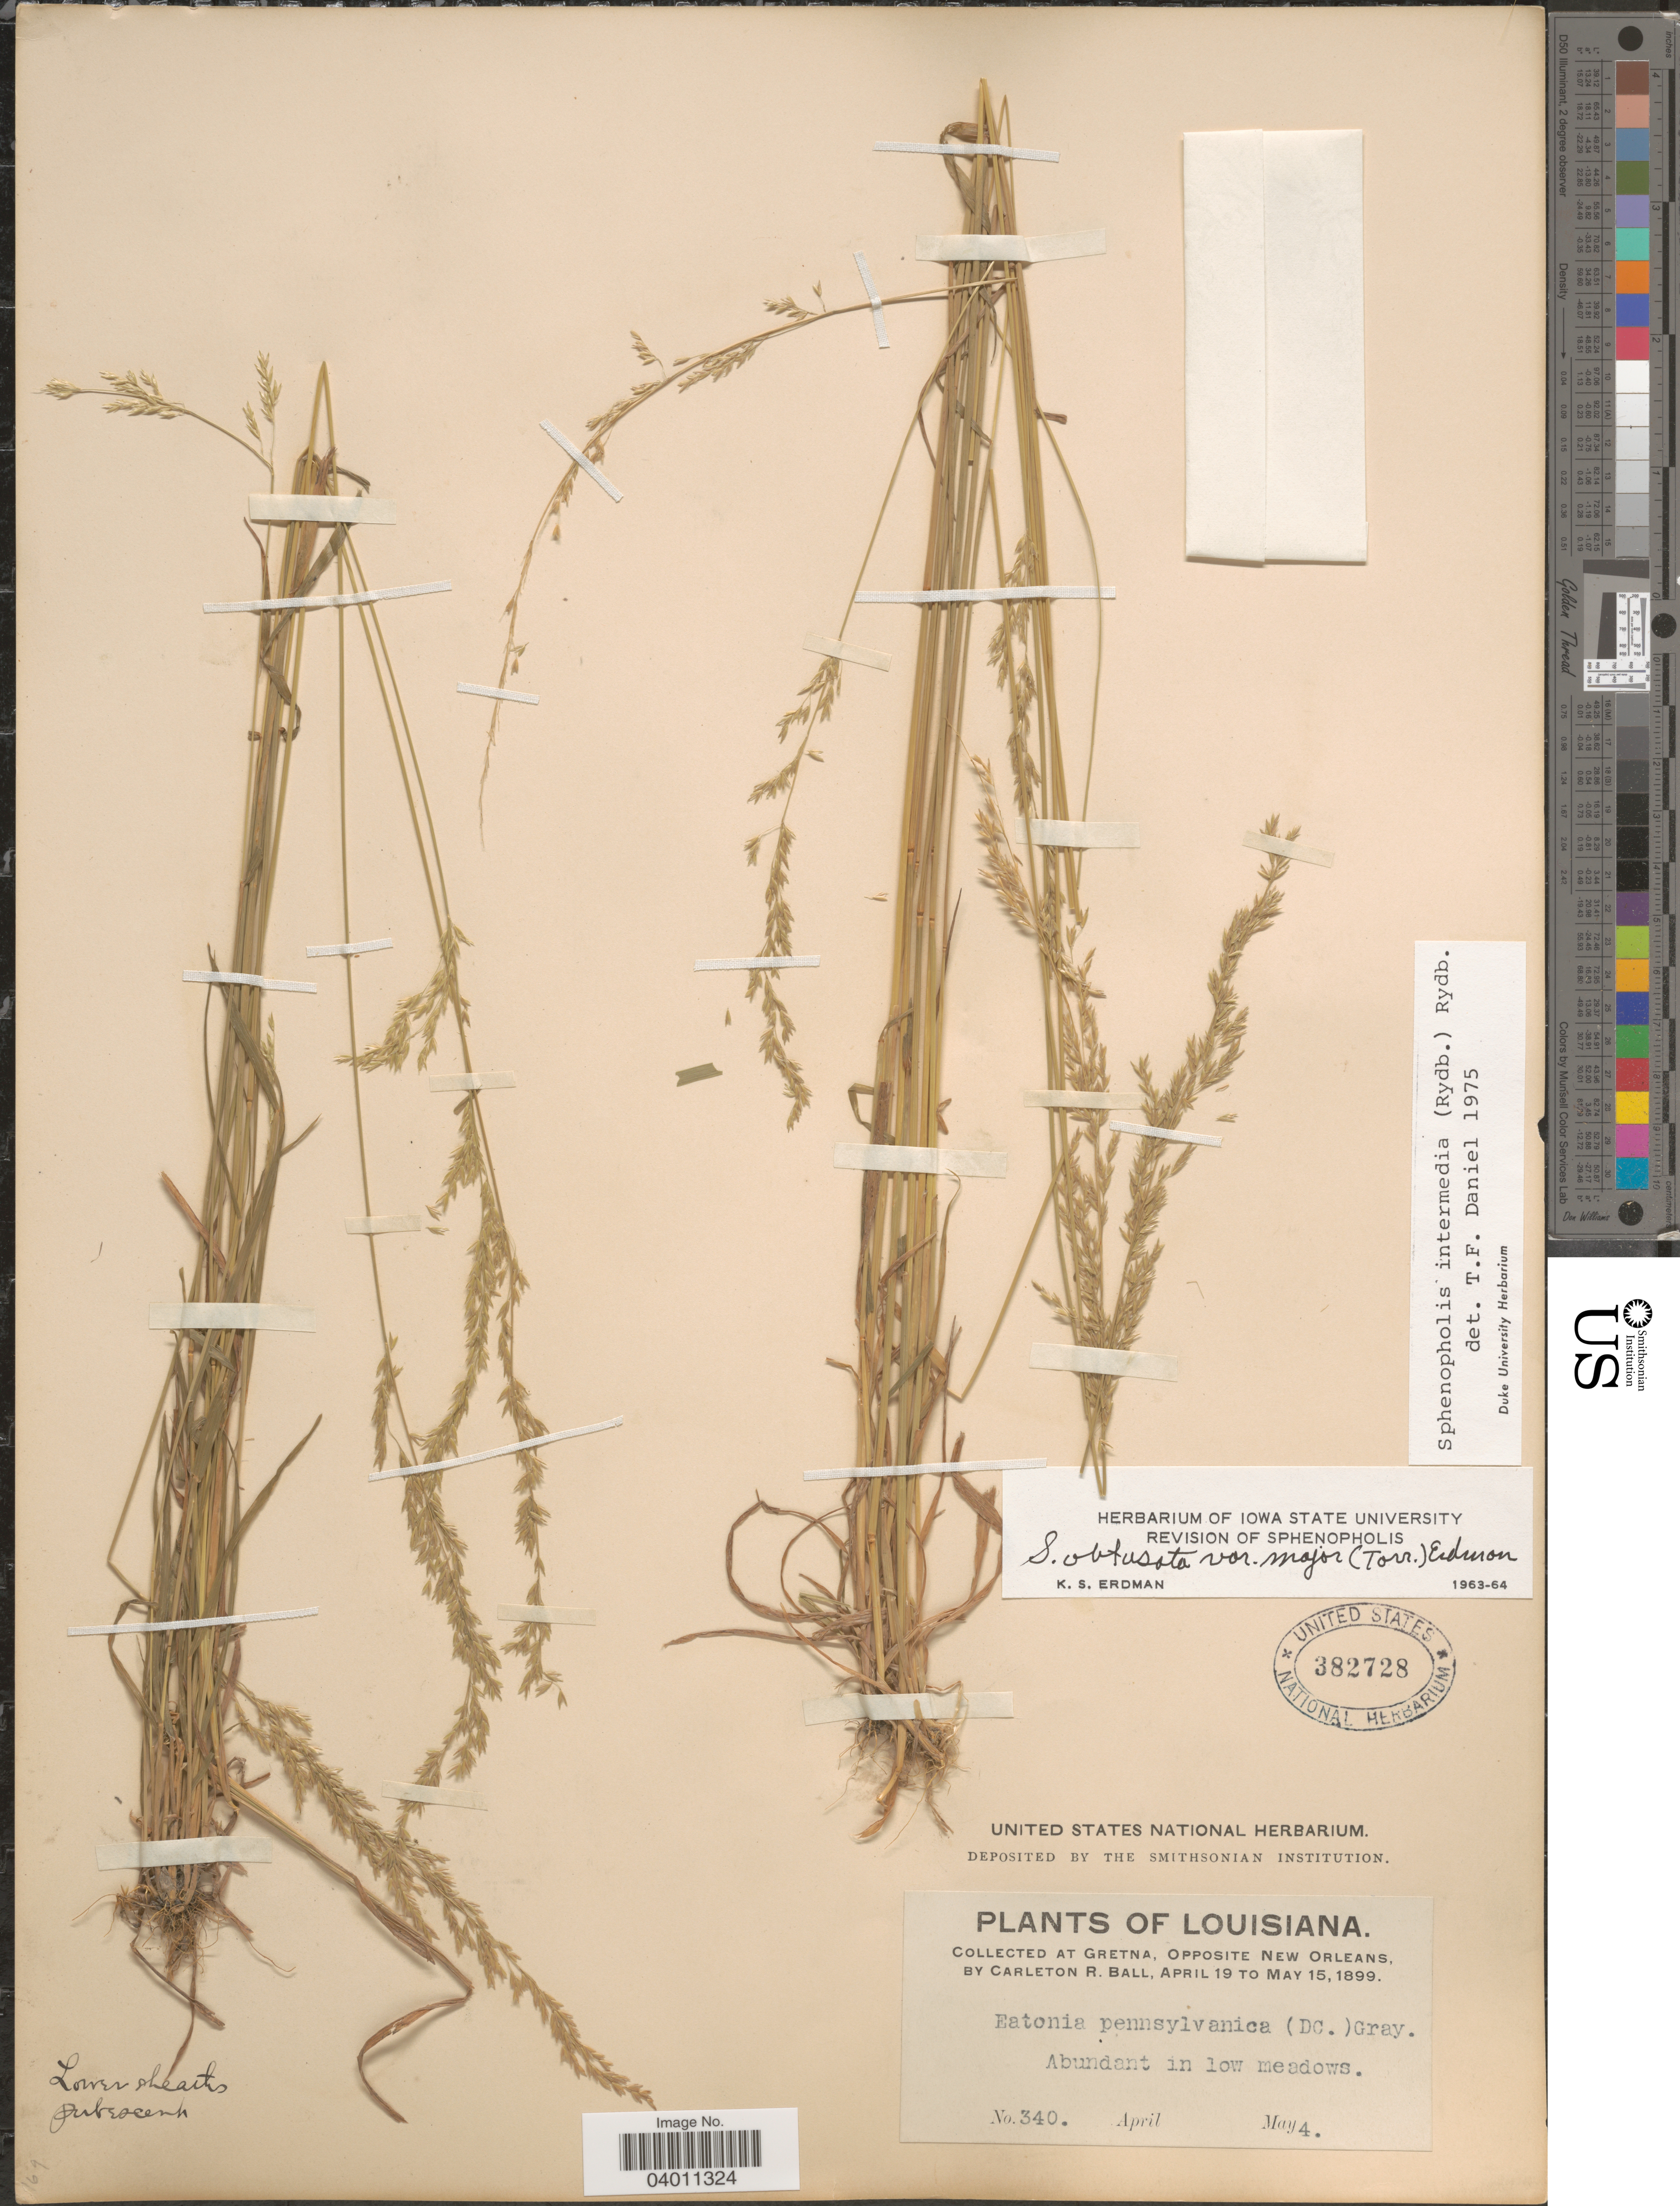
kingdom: Plantae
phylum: Tracheophyta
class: Liliopsida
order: Poales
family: Poaceae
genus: Sphenopholis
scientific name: Sphenopholis intermedia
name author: (Rydb.) Rydb.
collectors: C. R. Ball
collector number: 340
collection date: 1899-05-04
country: United States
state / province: Louisiana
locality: At Gretna, Opposite New Orleans.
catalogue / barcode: US 382728